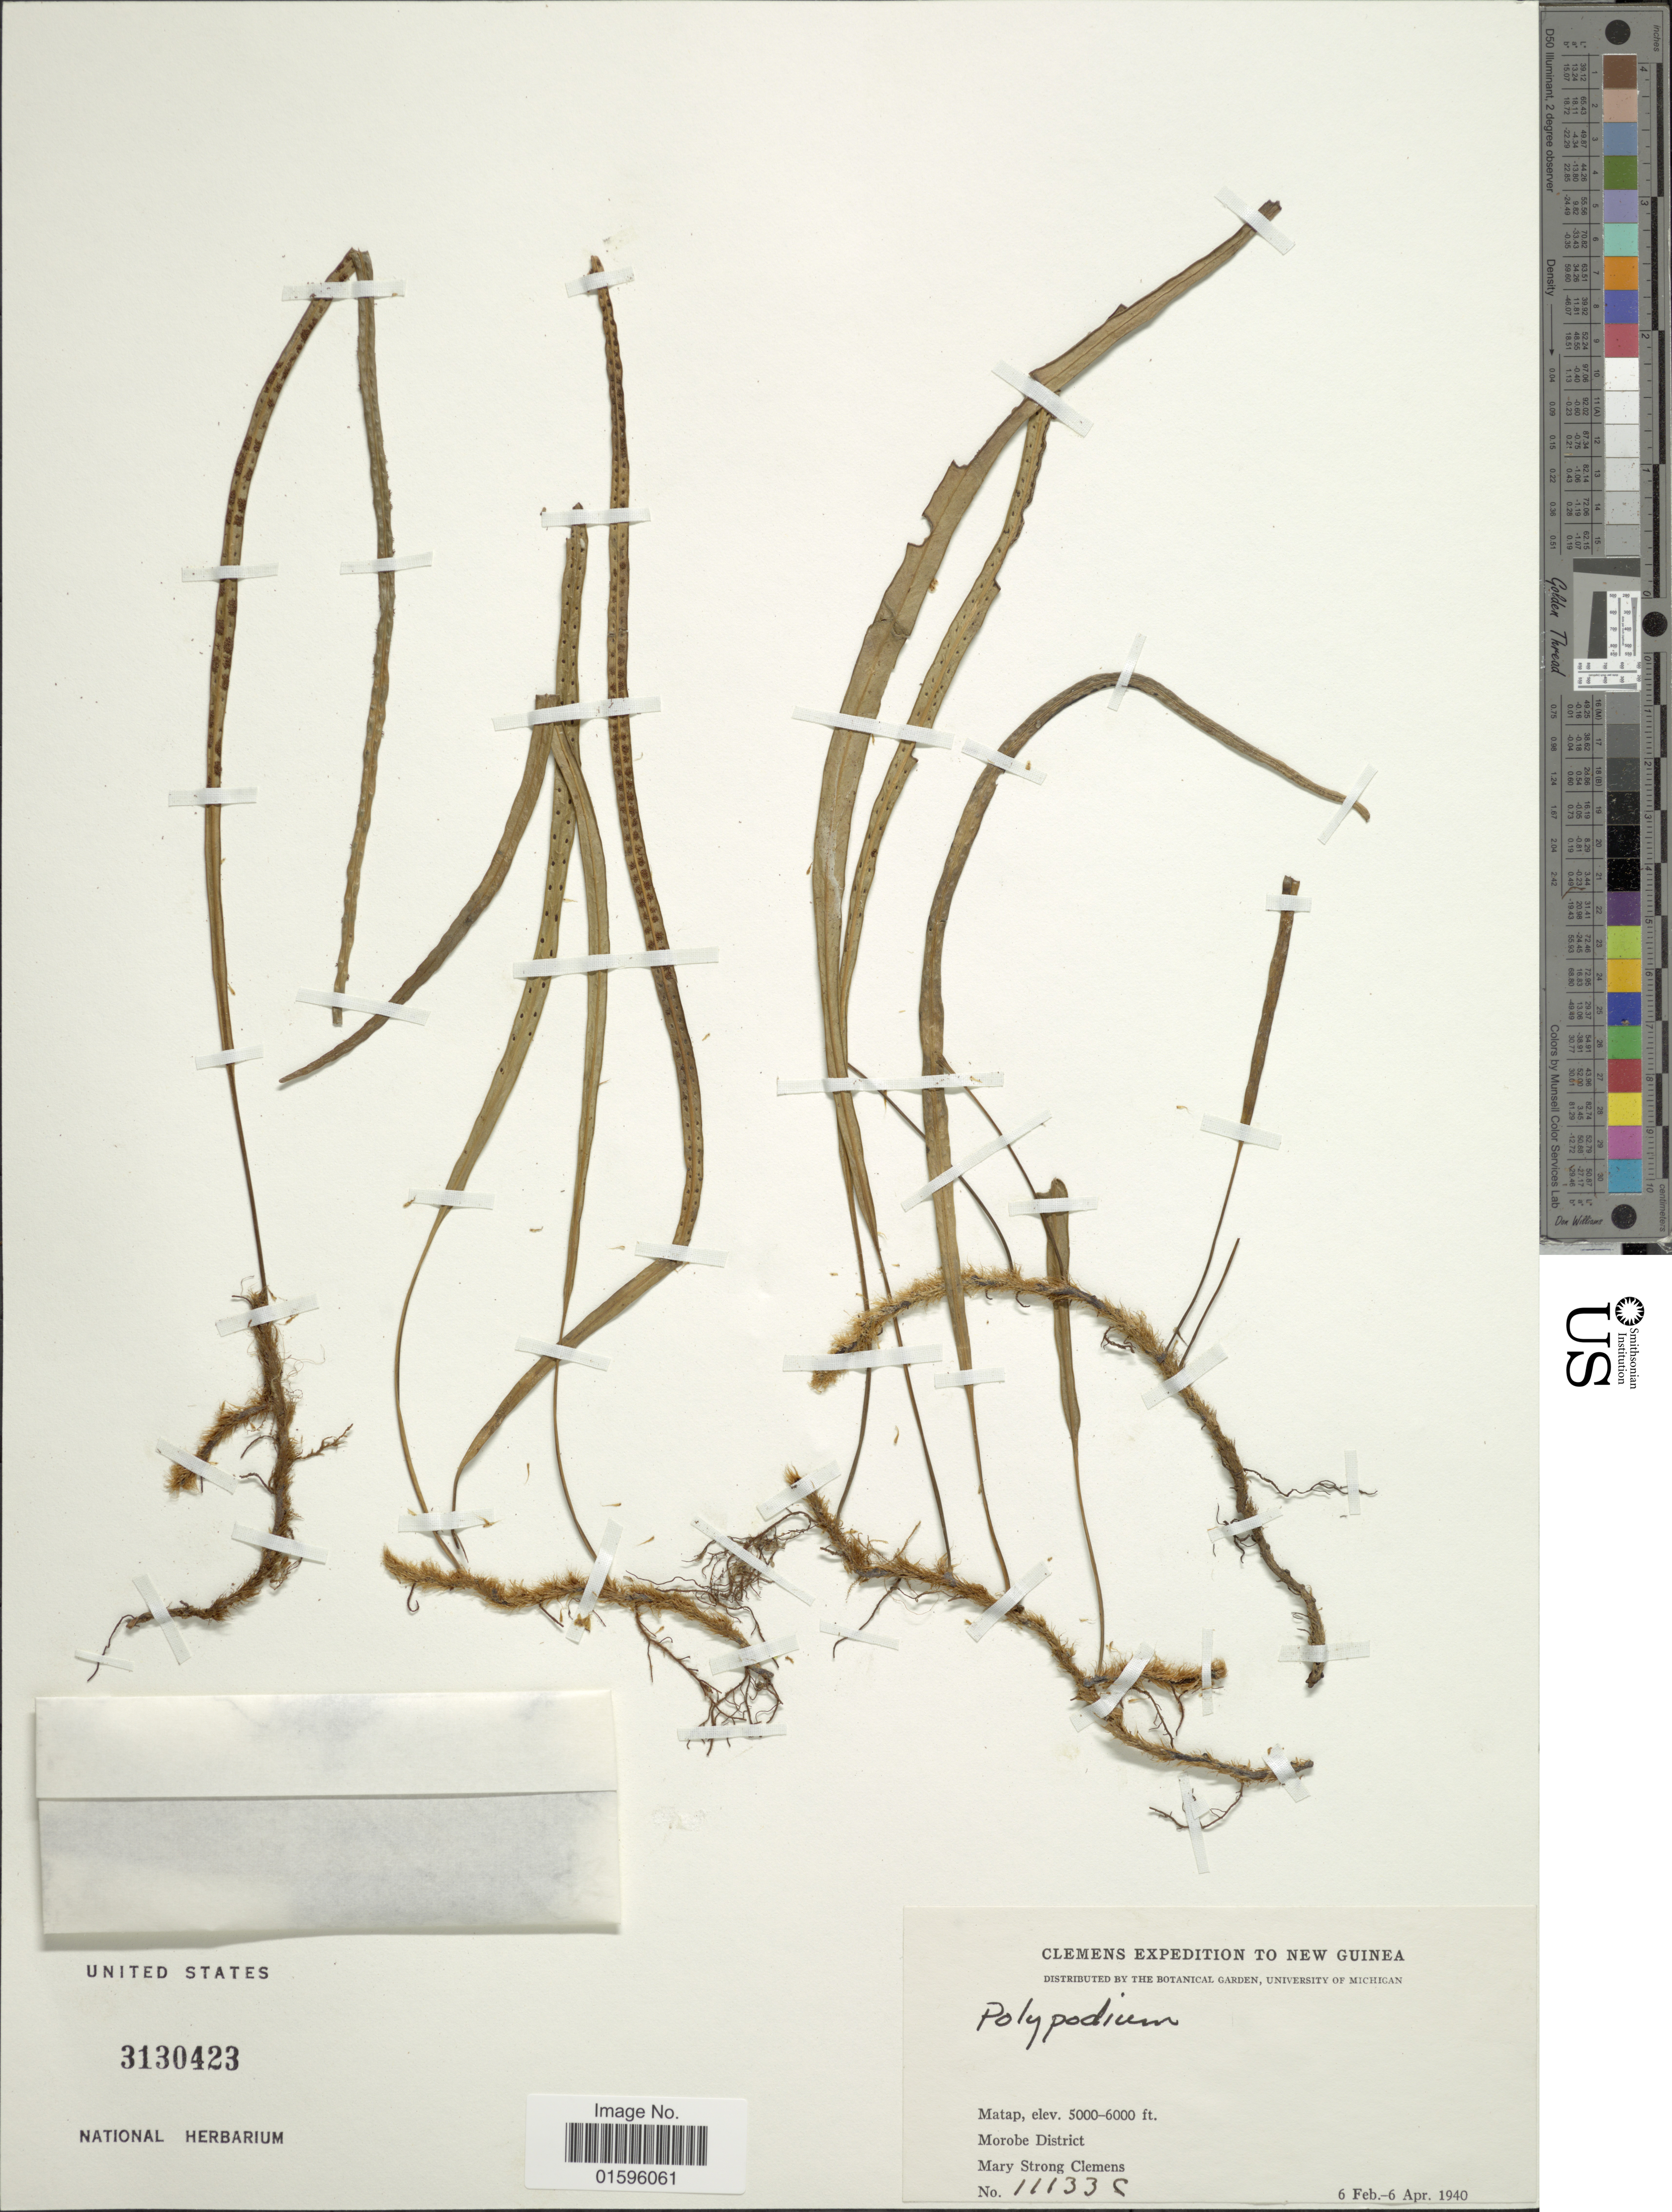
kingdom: Plantae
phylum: Tracheophyta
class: Polypodiopsida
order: Polypodiales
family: Polypodiaceae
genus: Polypodium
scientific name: Polypodium sp.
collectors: M. S. Clemens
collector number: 11133c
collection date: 1940-02-06/1940-04-06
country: Papua New Guinea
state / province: Morobe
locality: New Guinea, Matap, Morobe District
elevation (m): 1524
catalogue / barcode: US 3130423